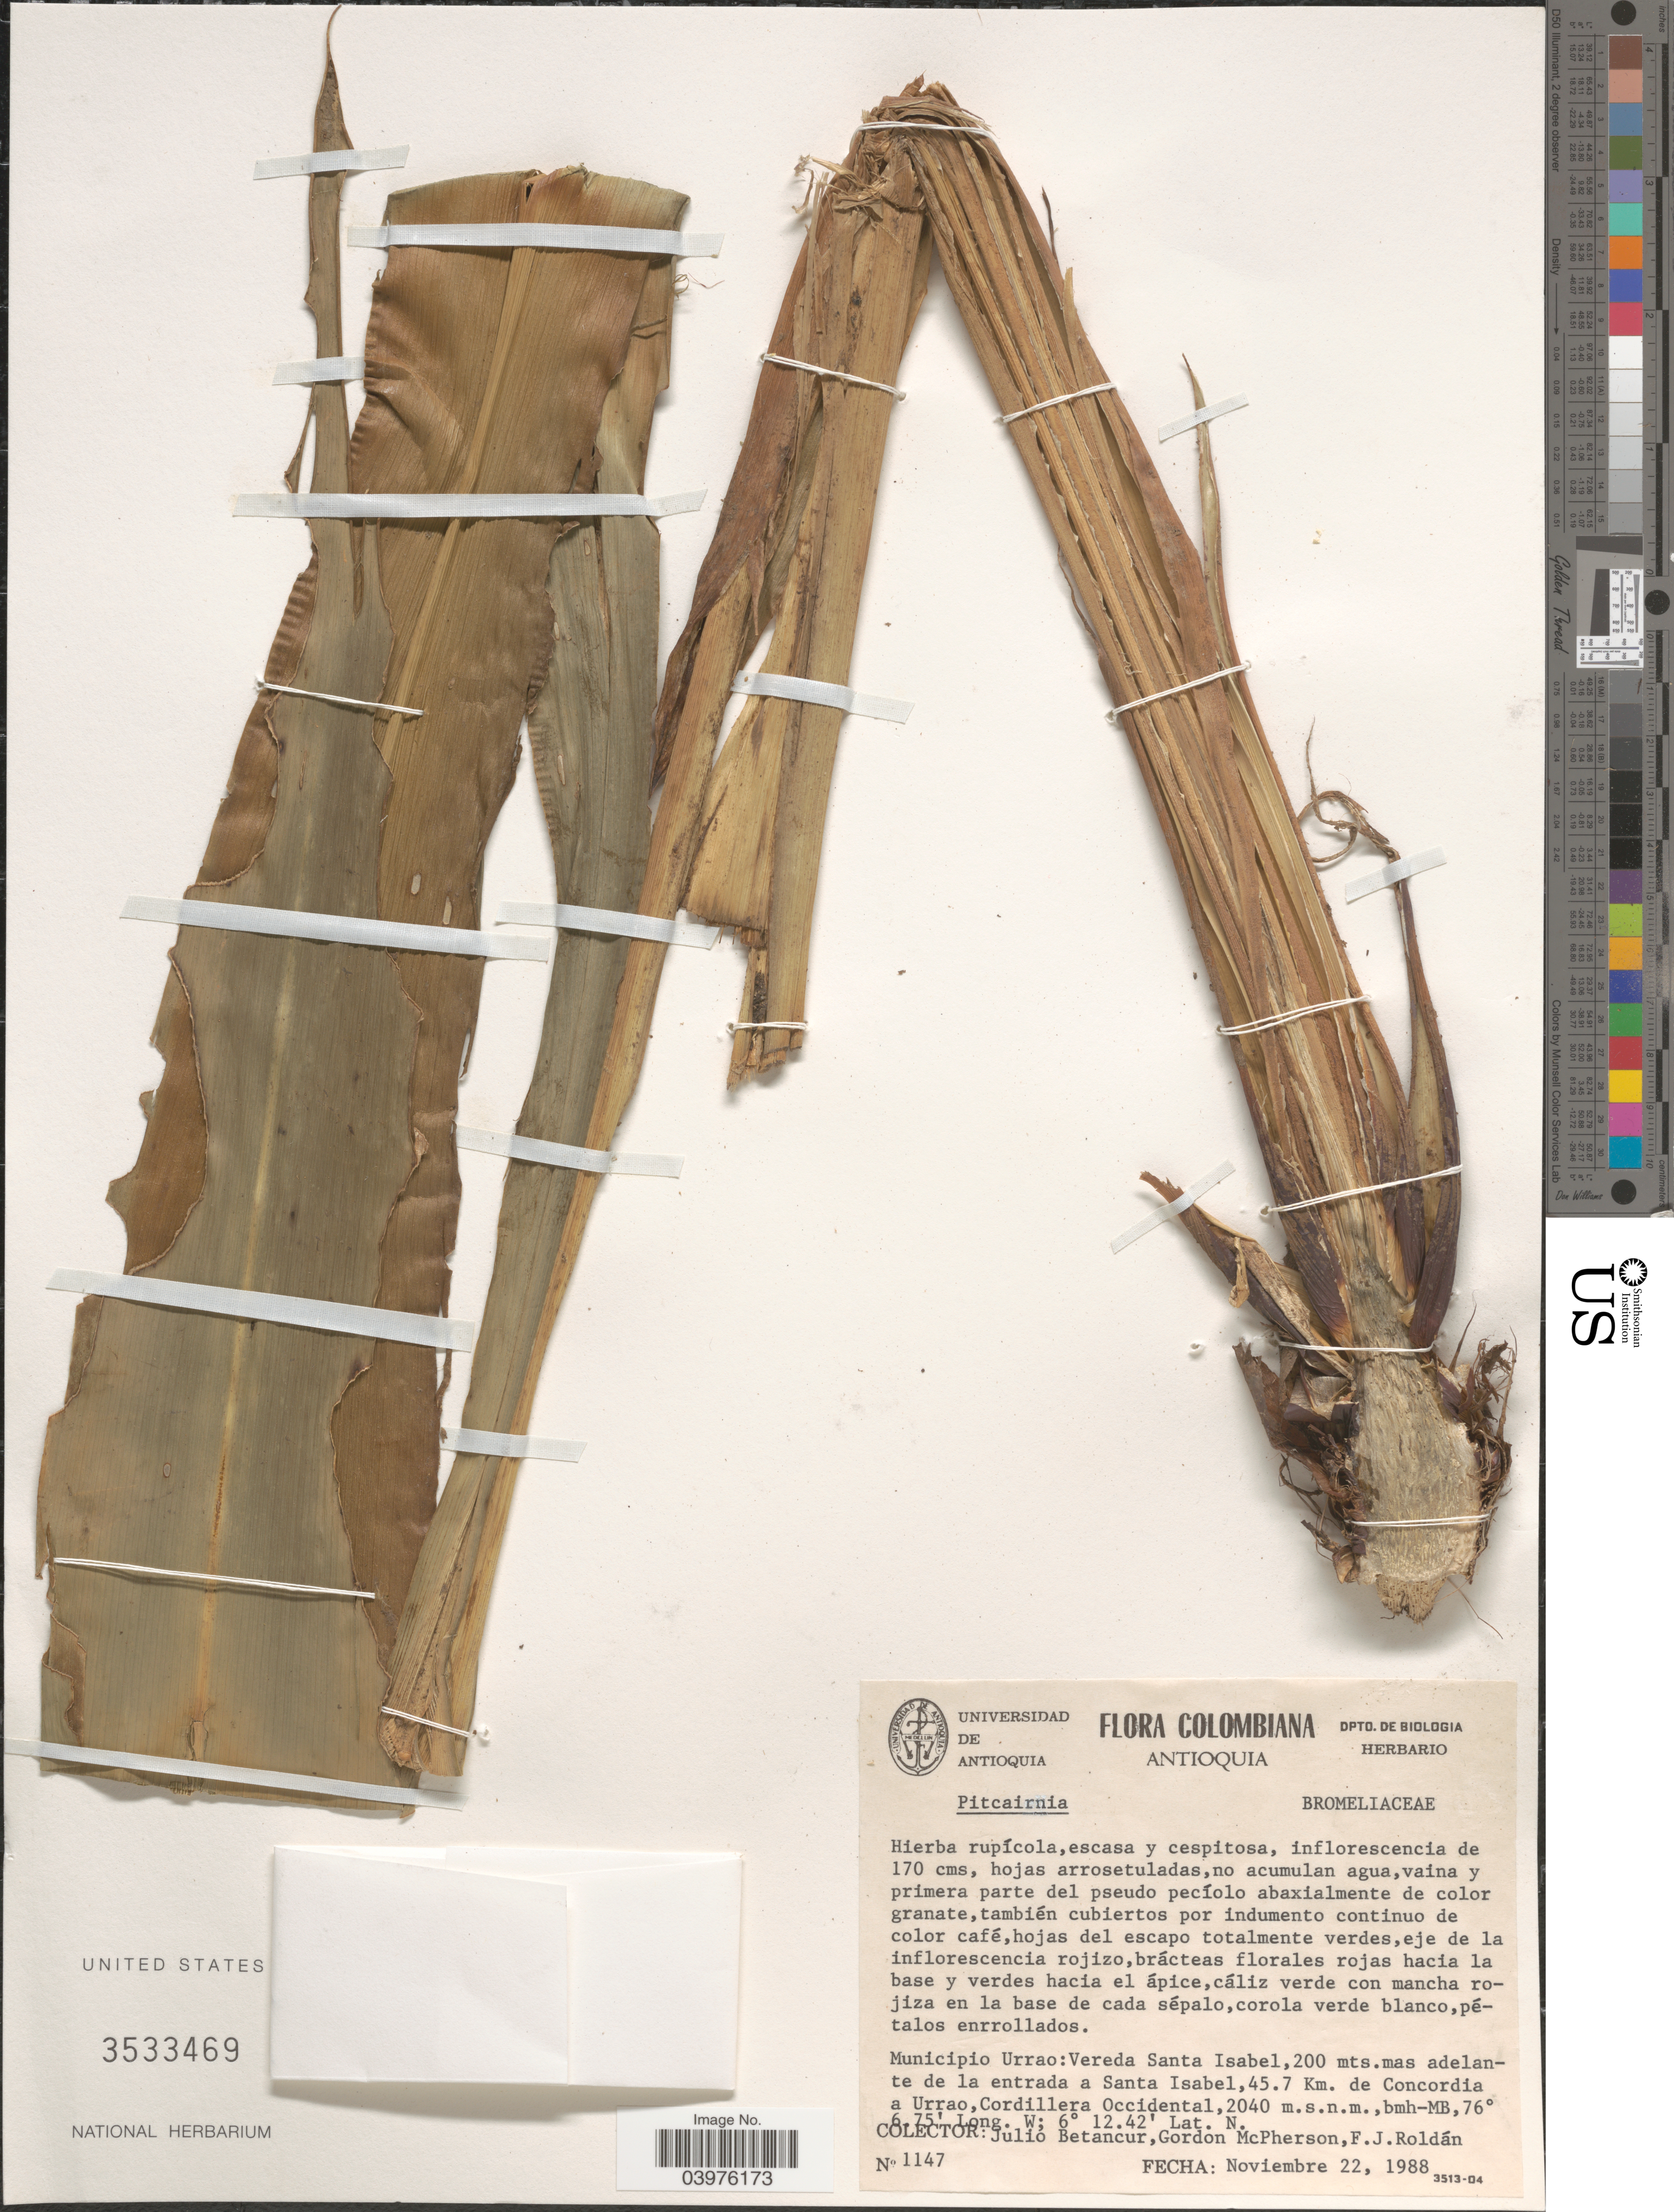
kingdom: Plantae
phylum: Tracheophyta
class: Liliopsida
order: Poales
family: Bromeliaceae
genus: Pitcairnia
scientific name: Pitcairnia maidifolia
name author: (C. Morren) Decne. ex Planch.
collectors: J. Betancur, G. McPherson & F. J. Roldán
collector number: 1147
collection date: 1988-11-22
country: Colombia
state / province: Antioquia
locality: Municipio Urrao: Vereda Santa Isabel, mas adelante de la entrada a Santa Isabel, 45.7 Km. de Concordia a Urrao, Cordillera Occidental.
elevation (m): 2040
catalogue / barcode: US 3533469